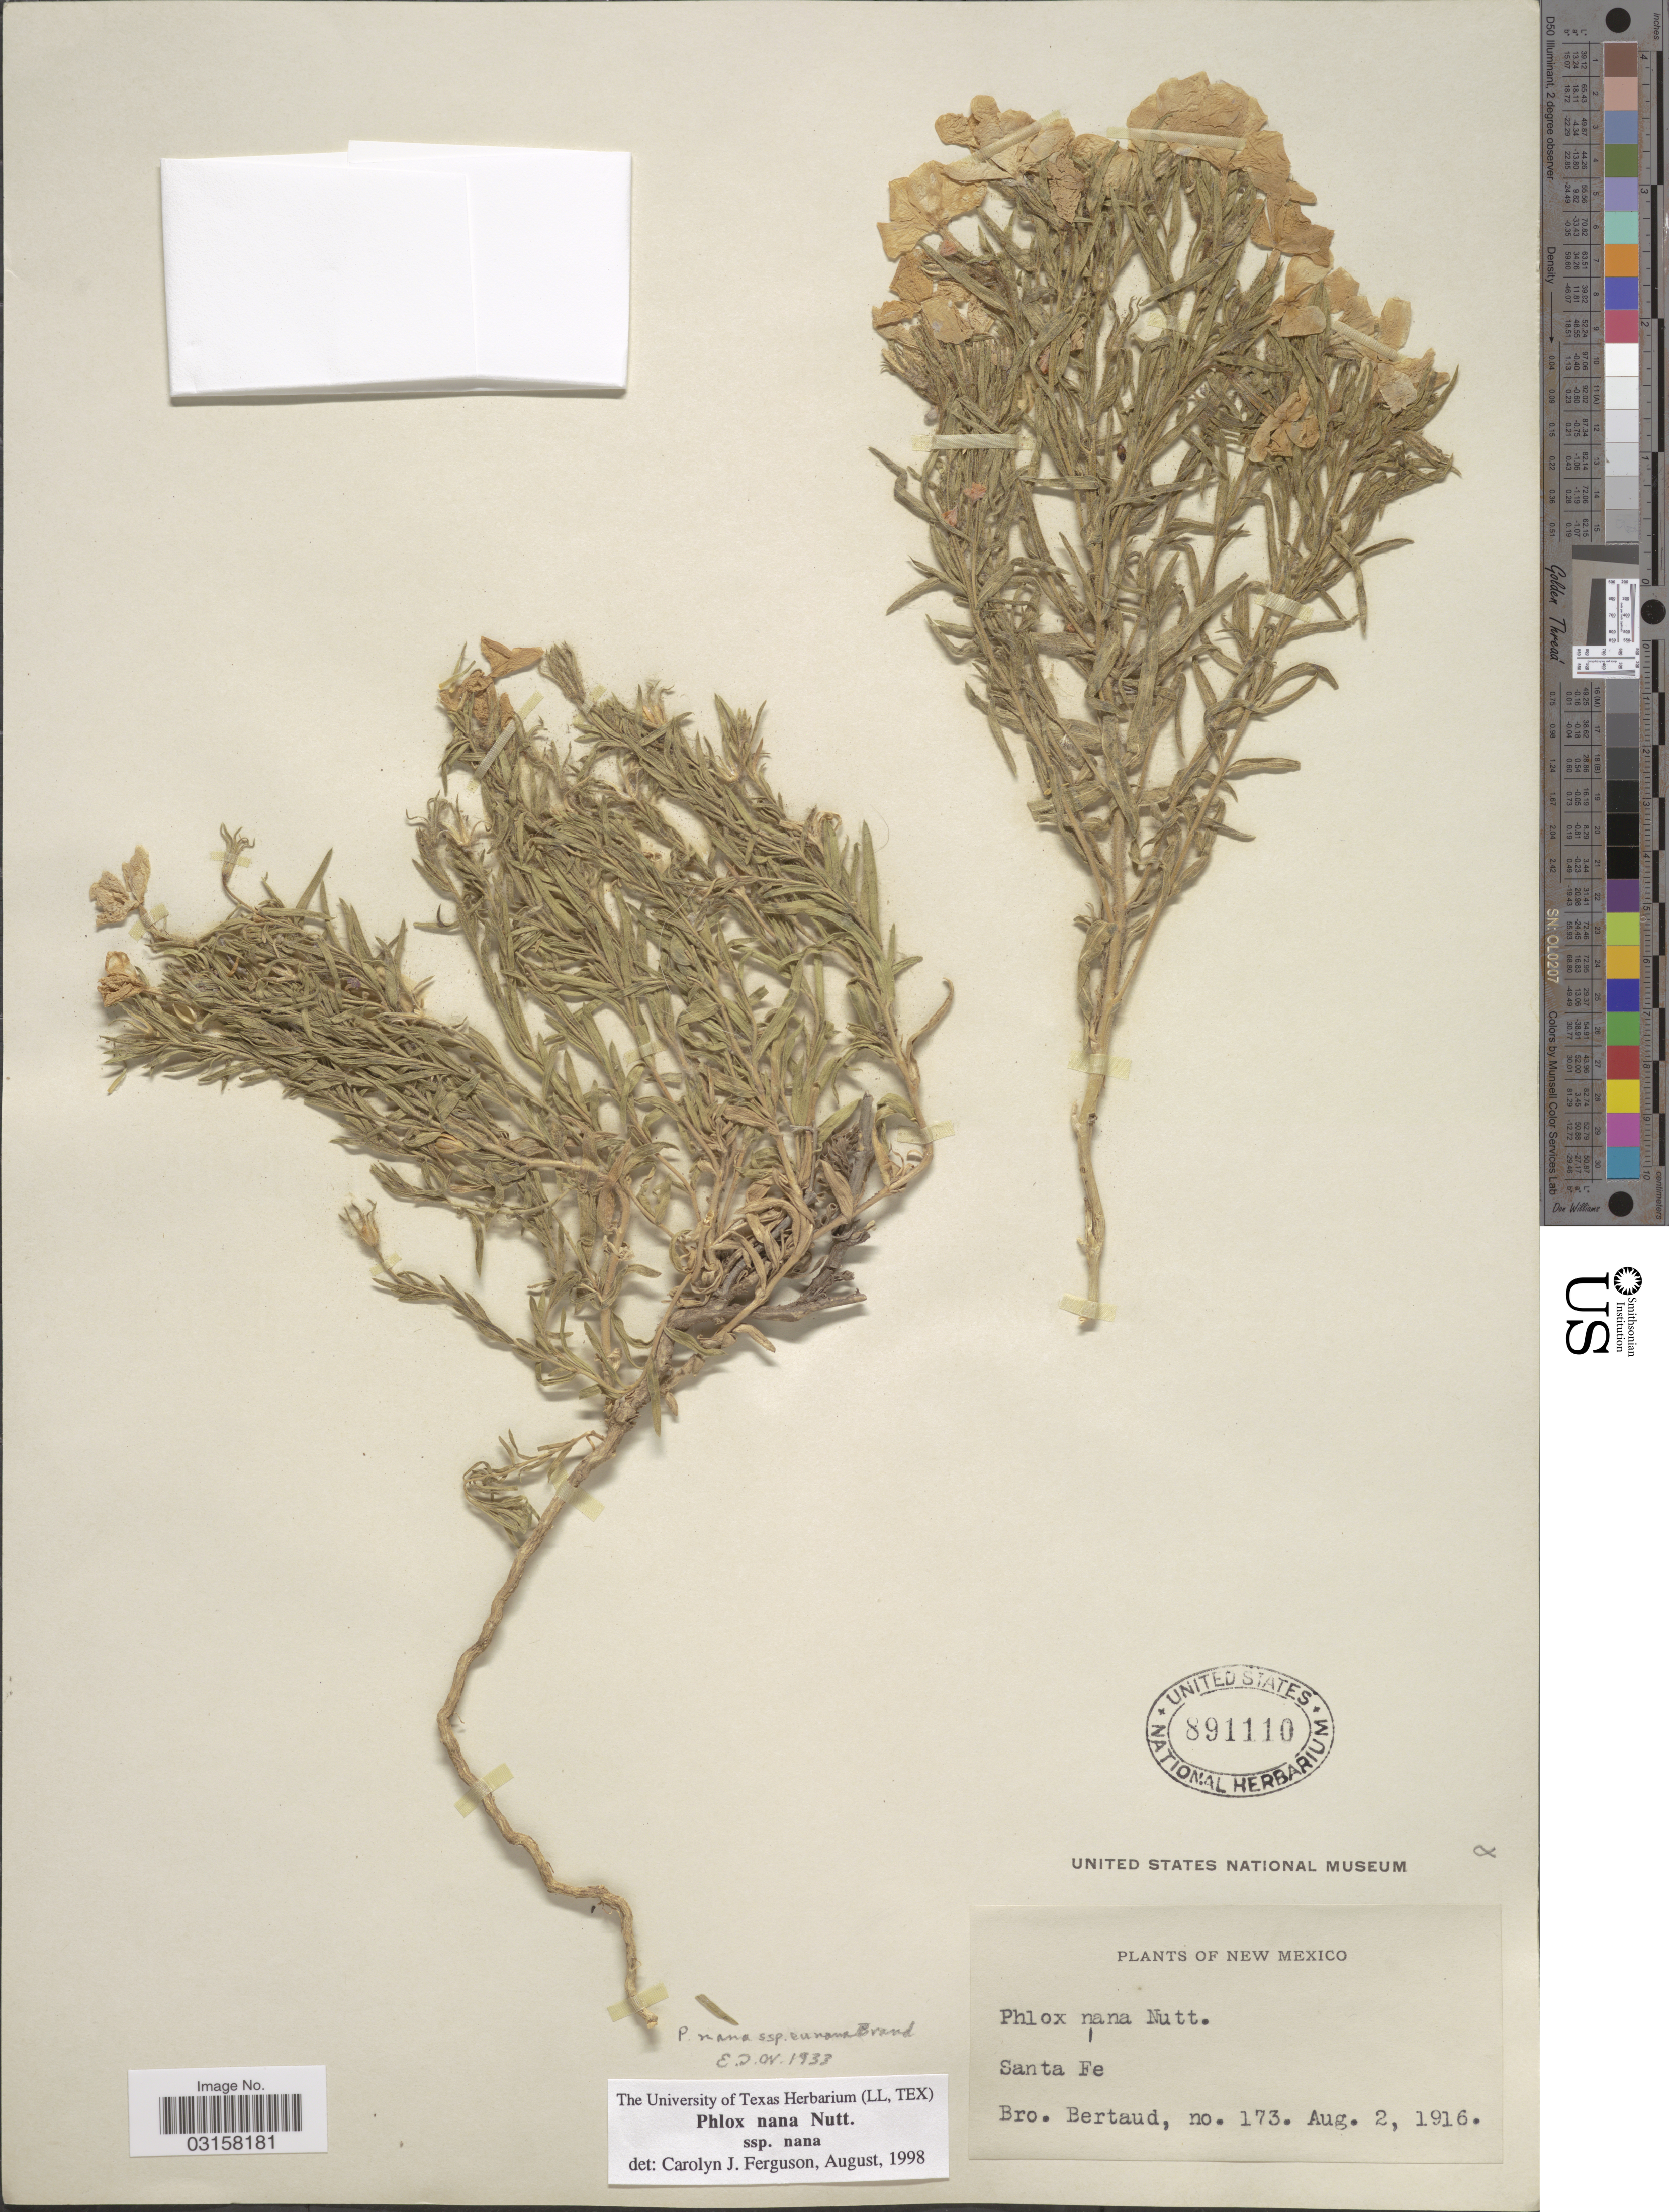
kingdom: Plantae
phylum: Tracheophyta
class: Magnoliopsida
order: Ericales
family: Polemoniaceae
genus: Phlox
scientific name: Phlox nana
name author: Nutt.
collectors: Bro. Bertaud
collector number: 173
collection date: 1916-08-02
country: United States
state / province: New Mexico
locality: Santa Fe.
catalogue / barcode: US 891110